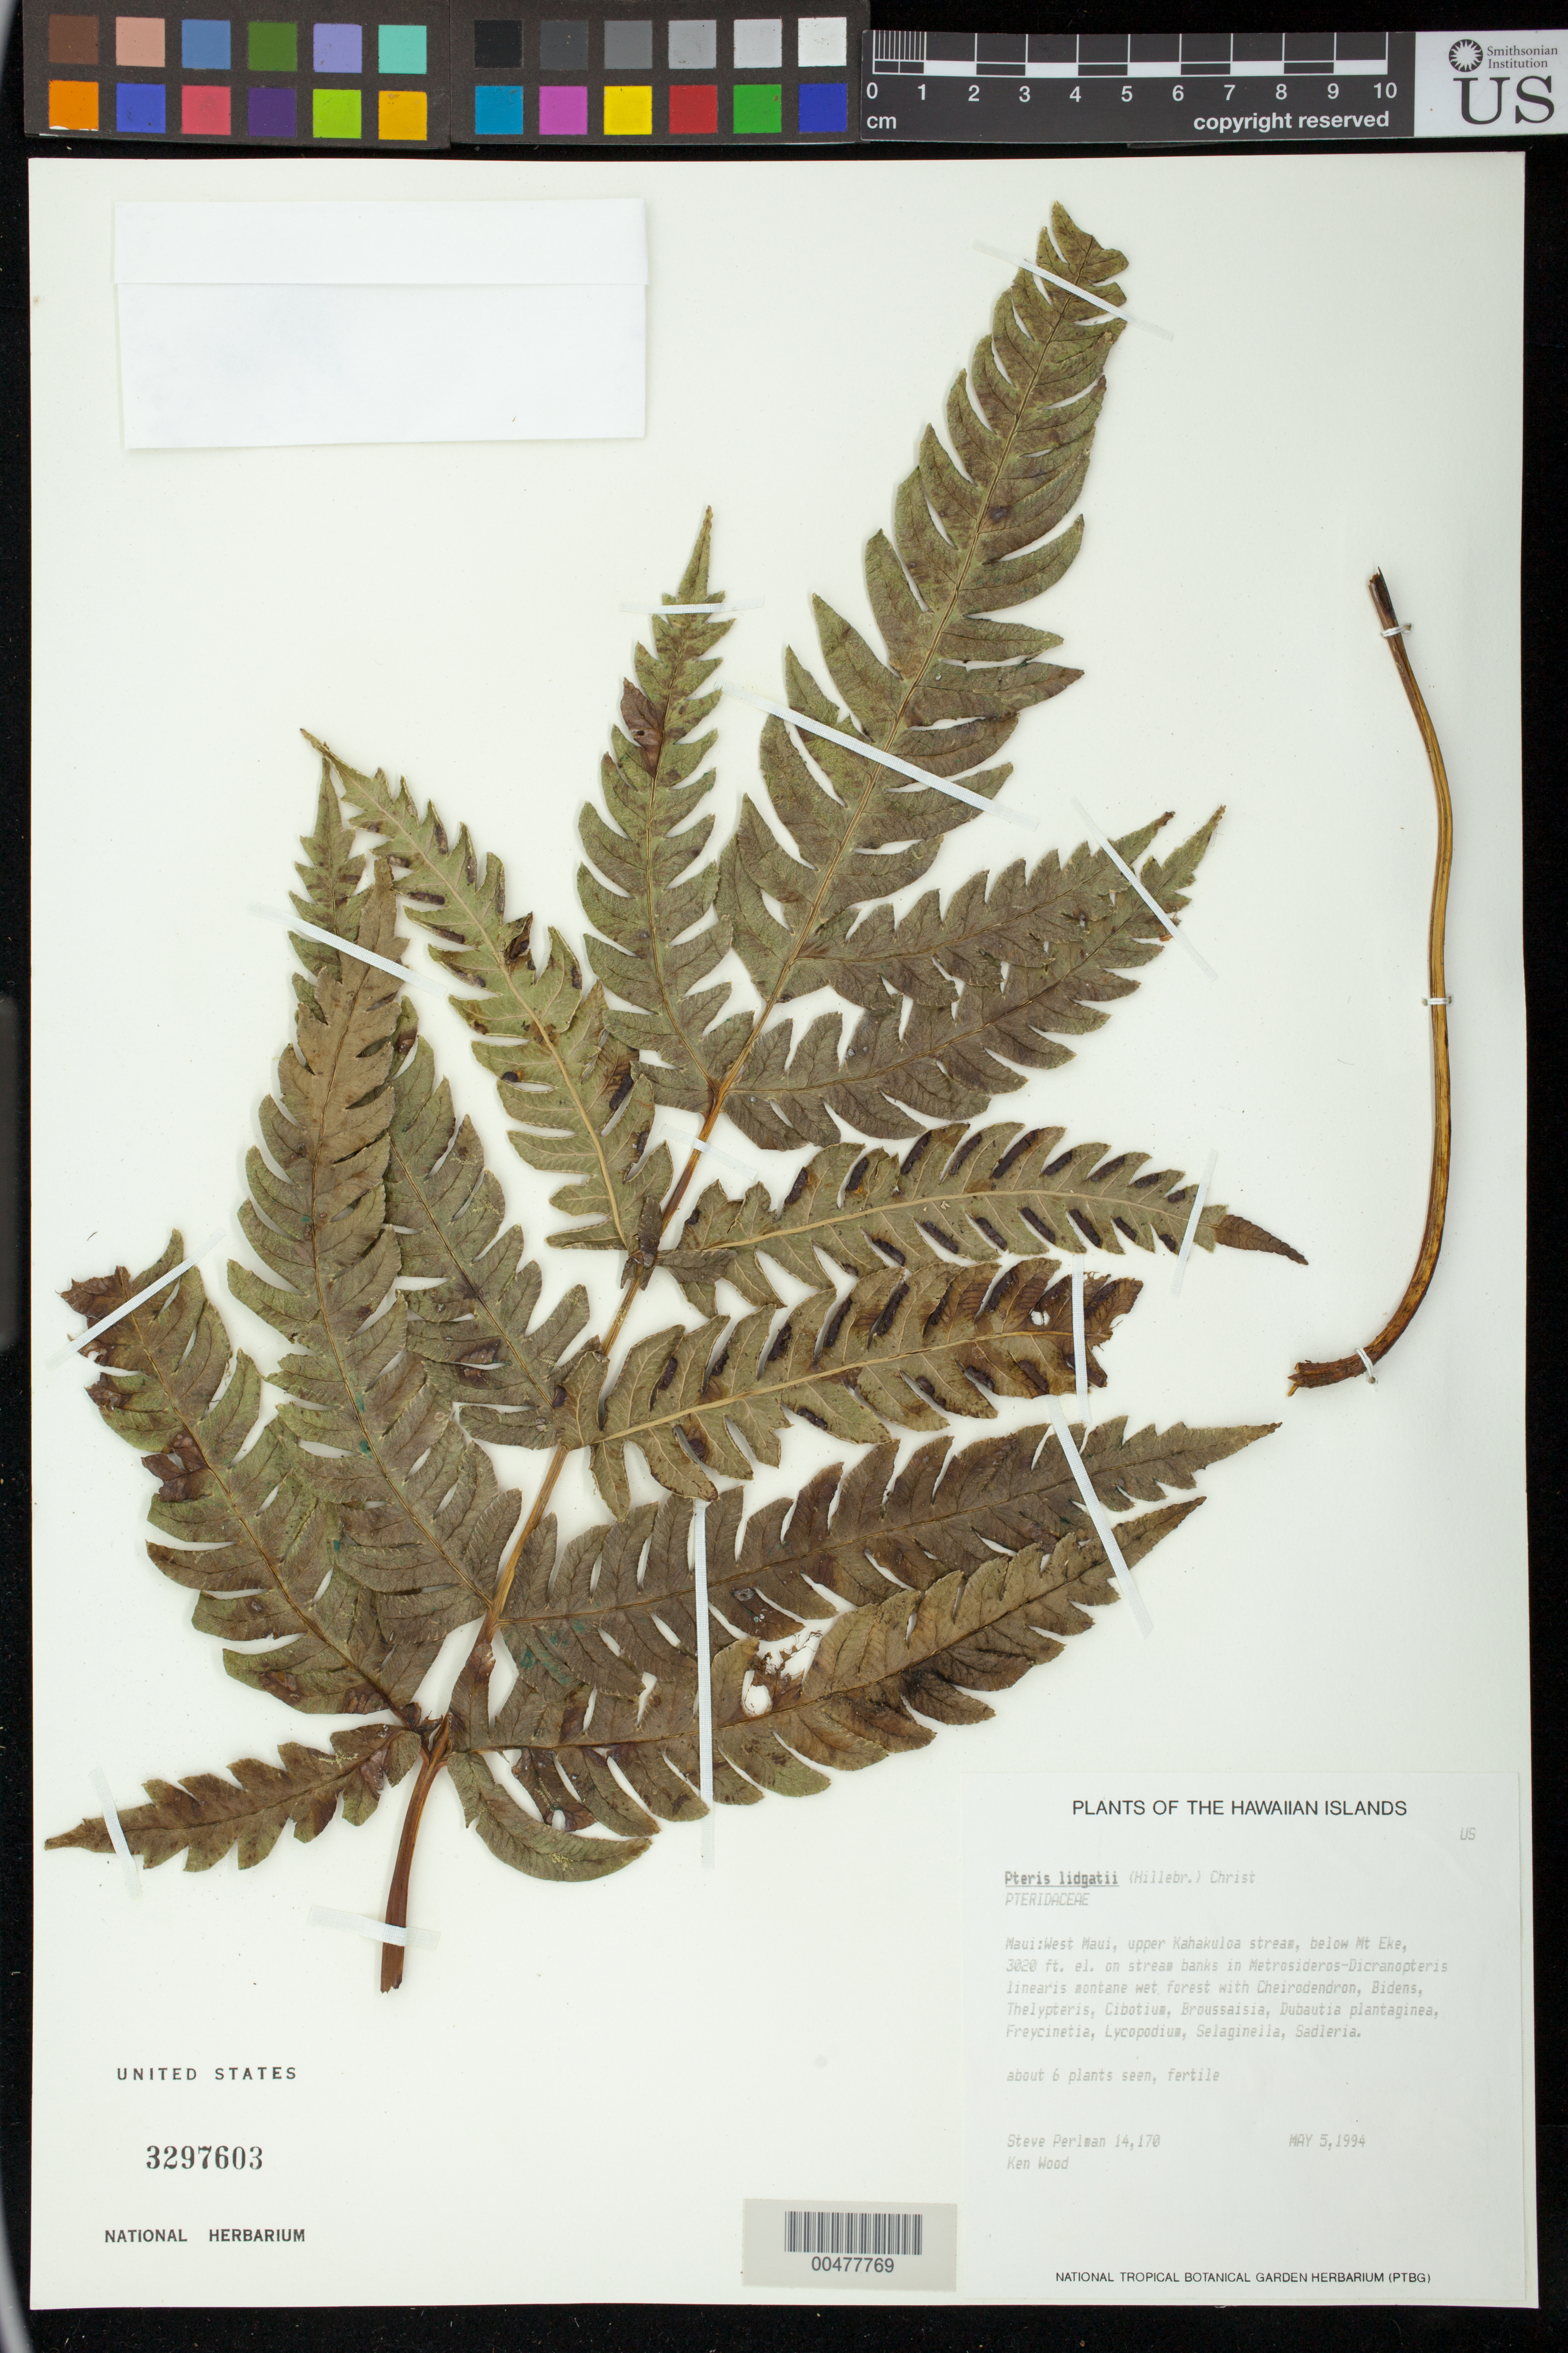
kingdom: Plantae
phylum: Tracheophyta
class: Polypodiopsida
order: Polypodiales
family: Pteridaceae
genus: Pteris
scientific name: Pteris lidgatei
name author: (Baker) Christ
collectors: S. P. Perlman & K. Wood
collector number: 14170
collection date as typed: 5 May 1994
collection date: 1994-05-05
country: United States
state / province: Hawaii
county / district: Maui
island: Maui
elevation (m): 920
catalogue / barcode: US 3297603